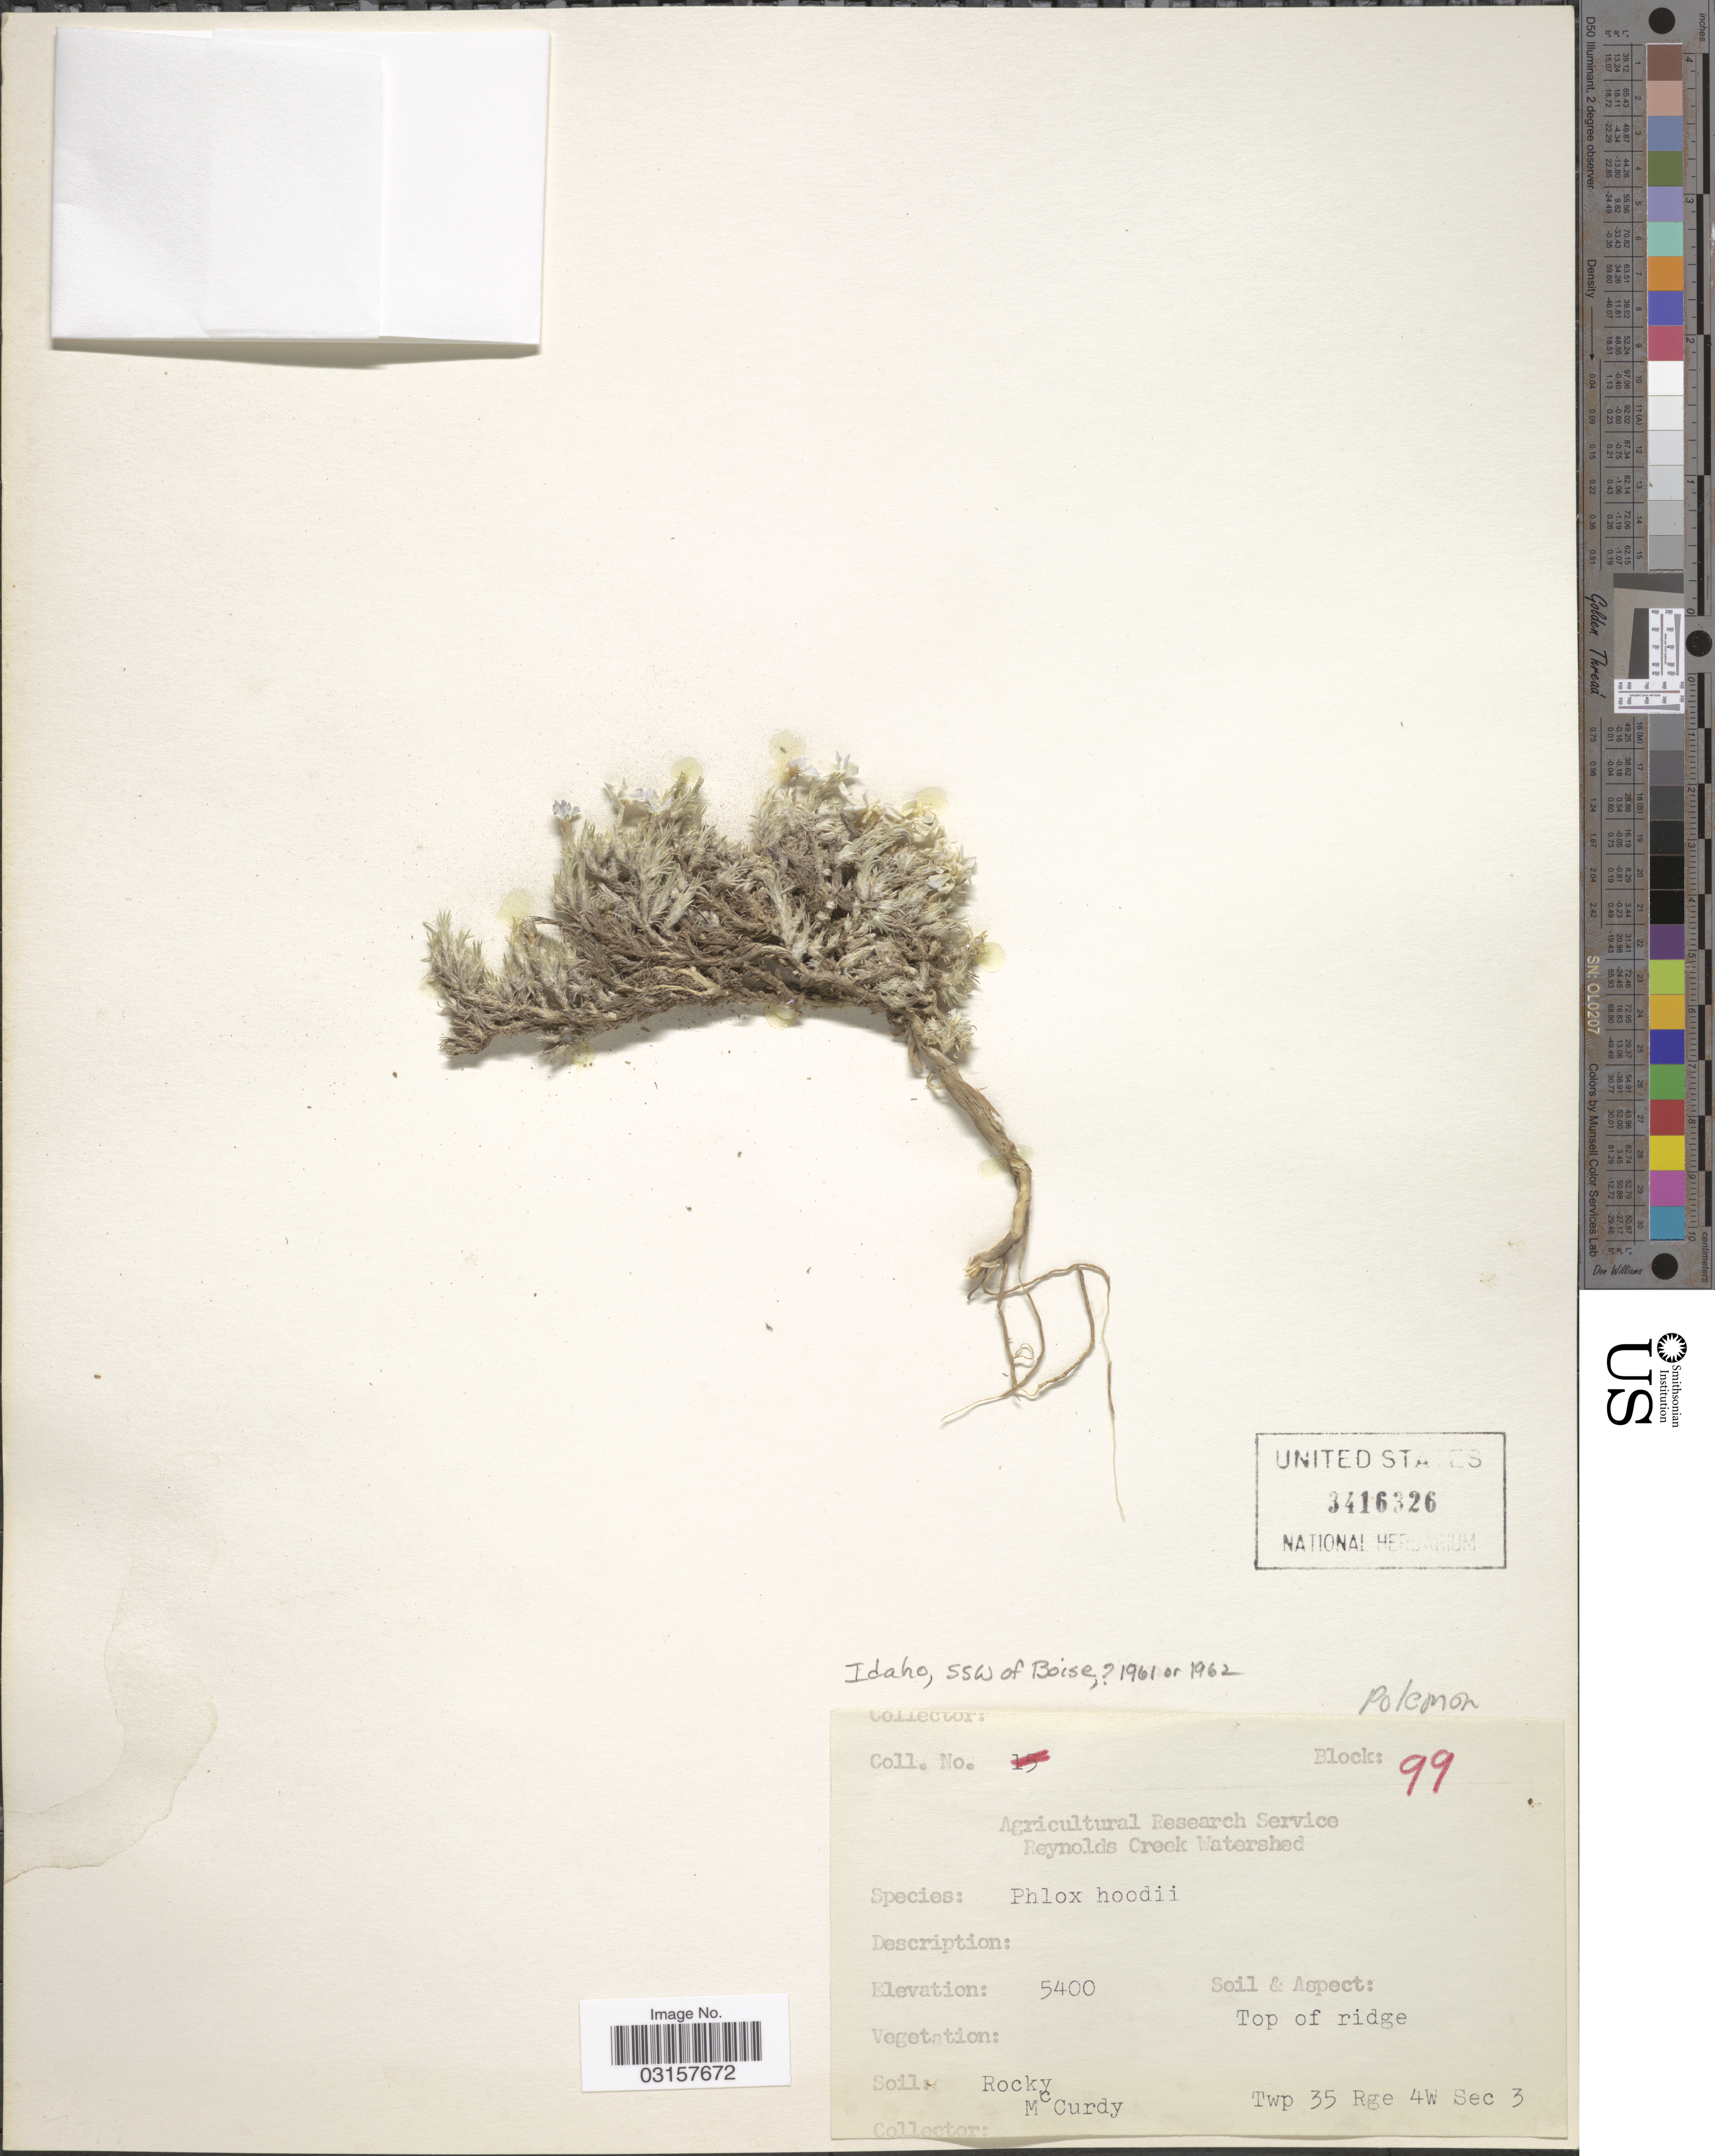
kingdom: Plantae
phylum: Tracheophyta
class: Magnoliopsida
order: Ericales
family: Polemoniaceae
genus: Phlox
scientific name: Phlox hoodii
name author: Richardson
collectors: McCurdy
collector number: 99?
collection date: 1961/1962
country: United States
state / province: Idaho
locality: SSW of Boise [unsure placement], Agricultural Research Service, Reynolds Creek Watershed, Twp 35 Rge 4W Sec 3.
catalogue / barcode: US 3416326